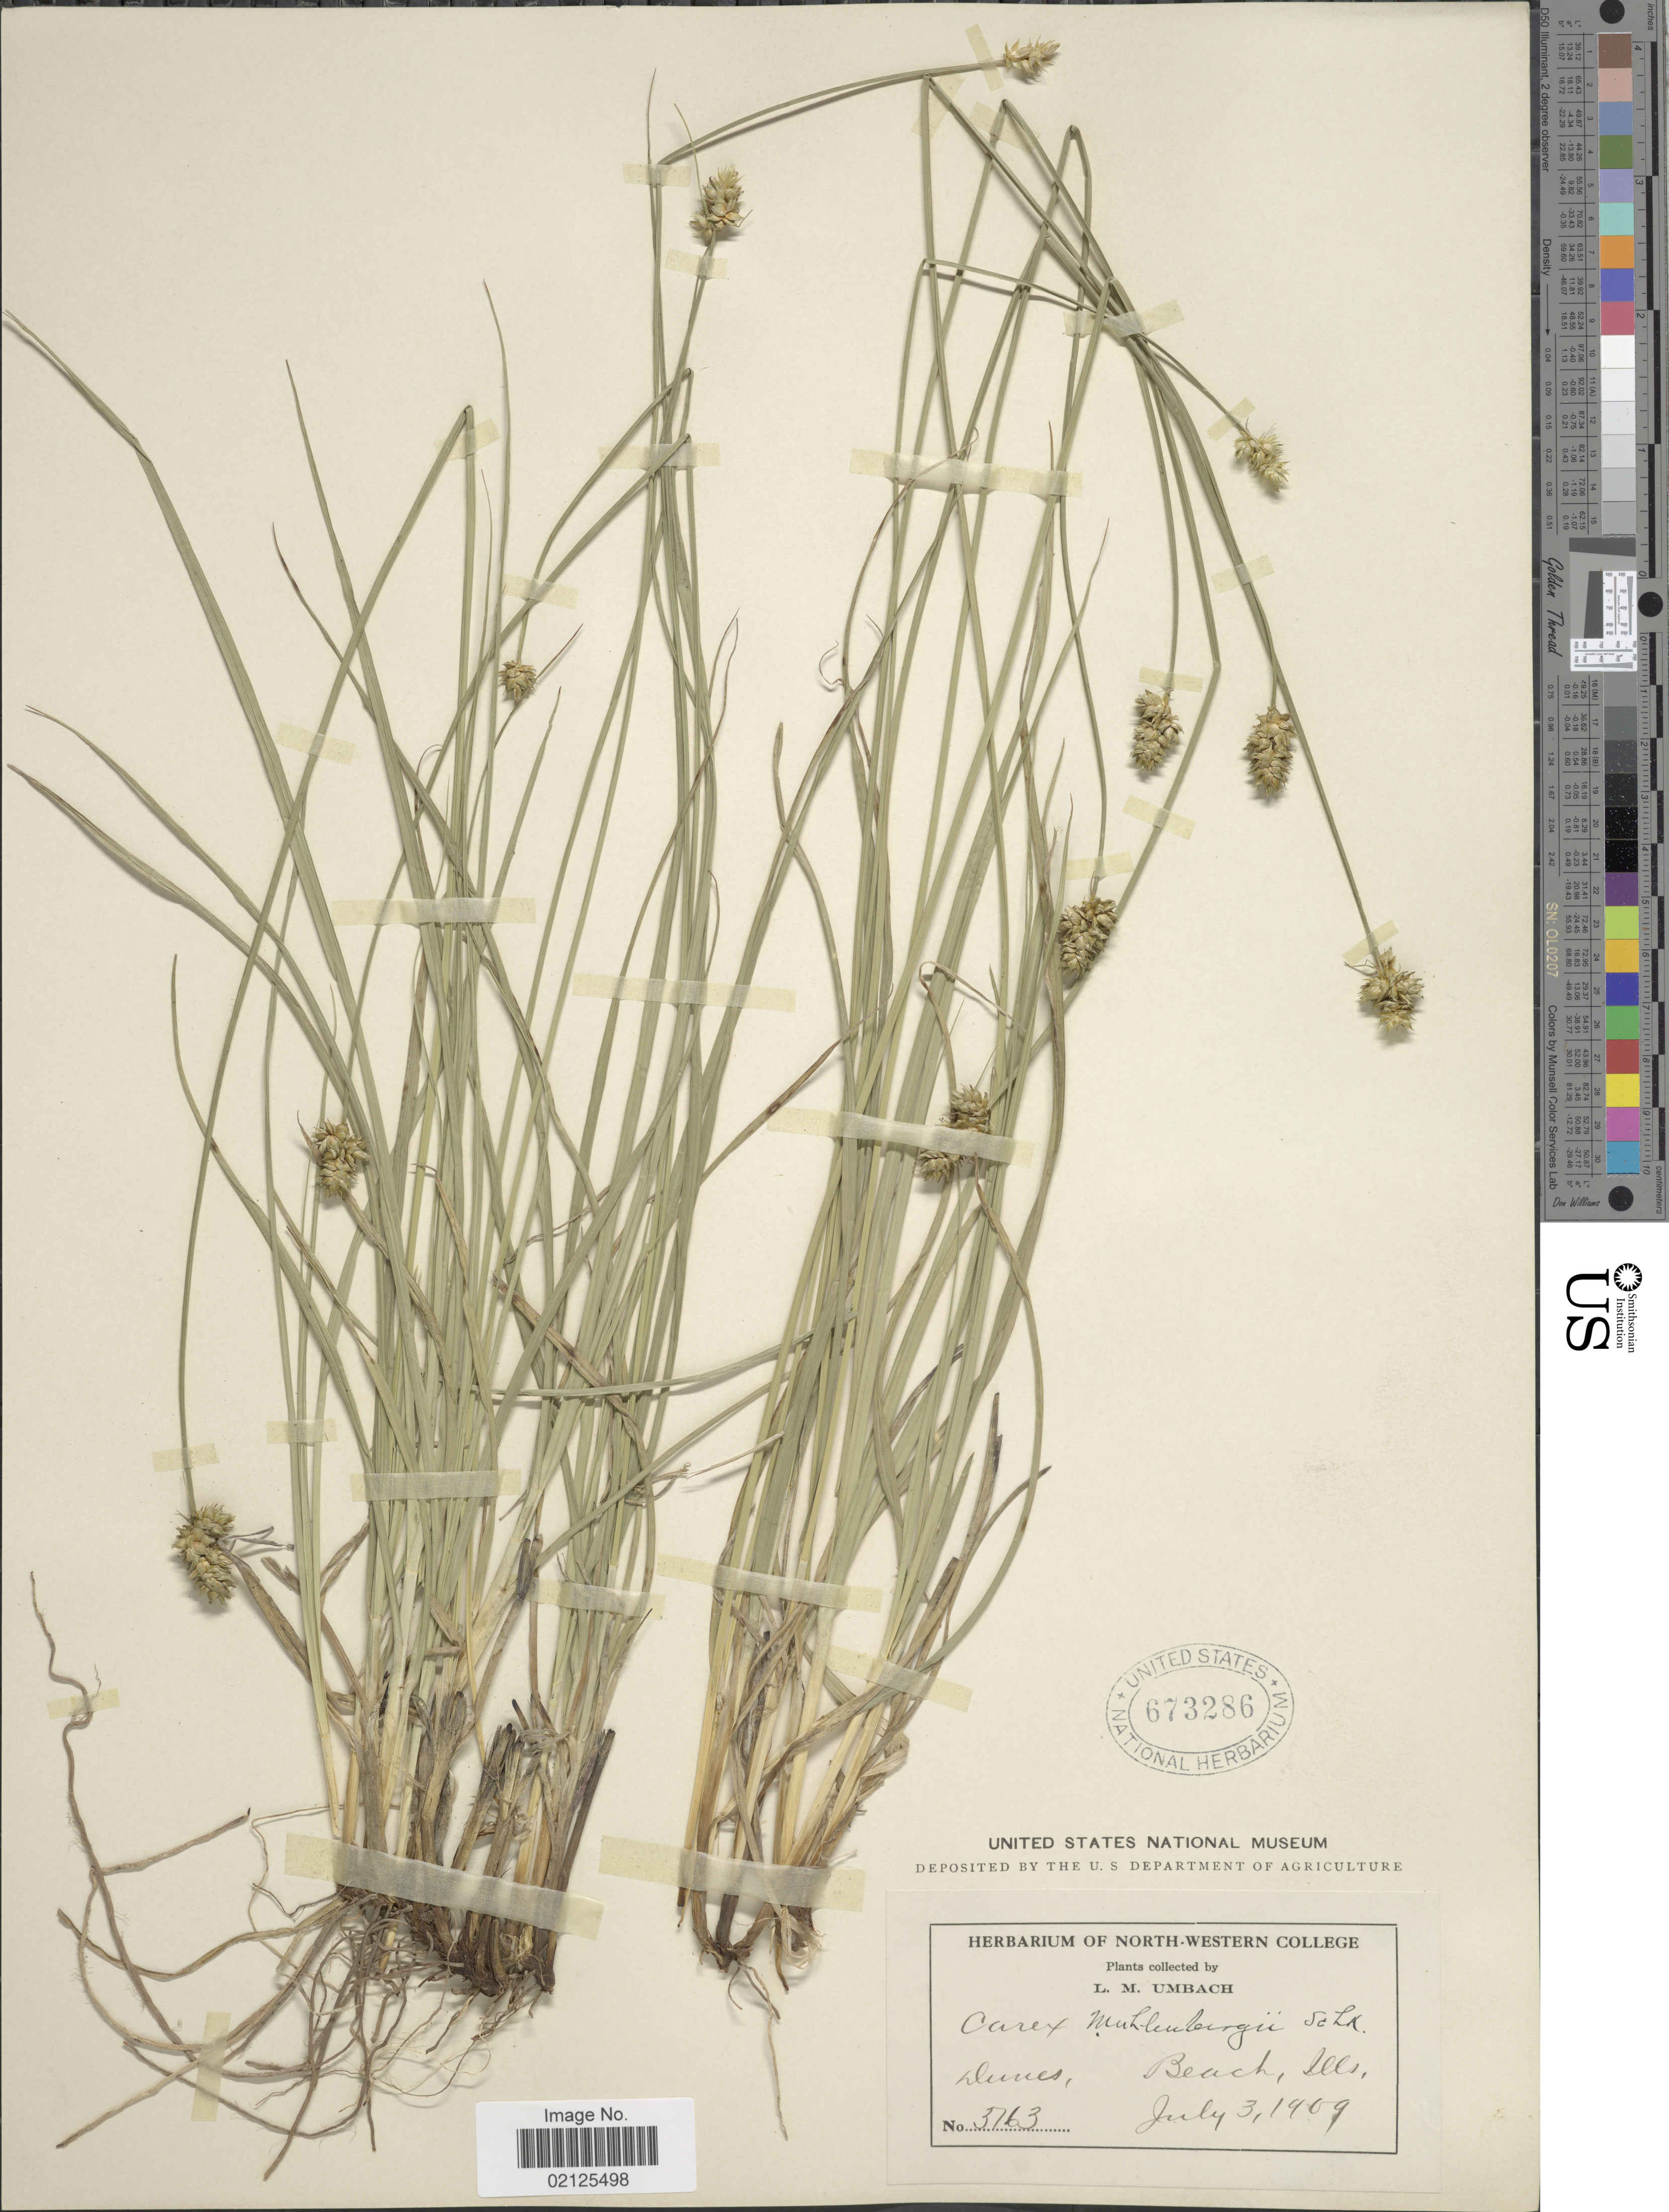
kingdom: Plantae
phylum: Tracheophyta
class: Liliopsida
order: Poales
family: Cyperaceae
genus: Carex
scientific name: Carex muehlenbergii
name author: Willd.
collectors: L. M. Umbach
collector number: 3163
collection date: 1909-07-03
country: United States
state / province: Illinois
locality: Dunes, Beach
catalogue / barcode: US 673286